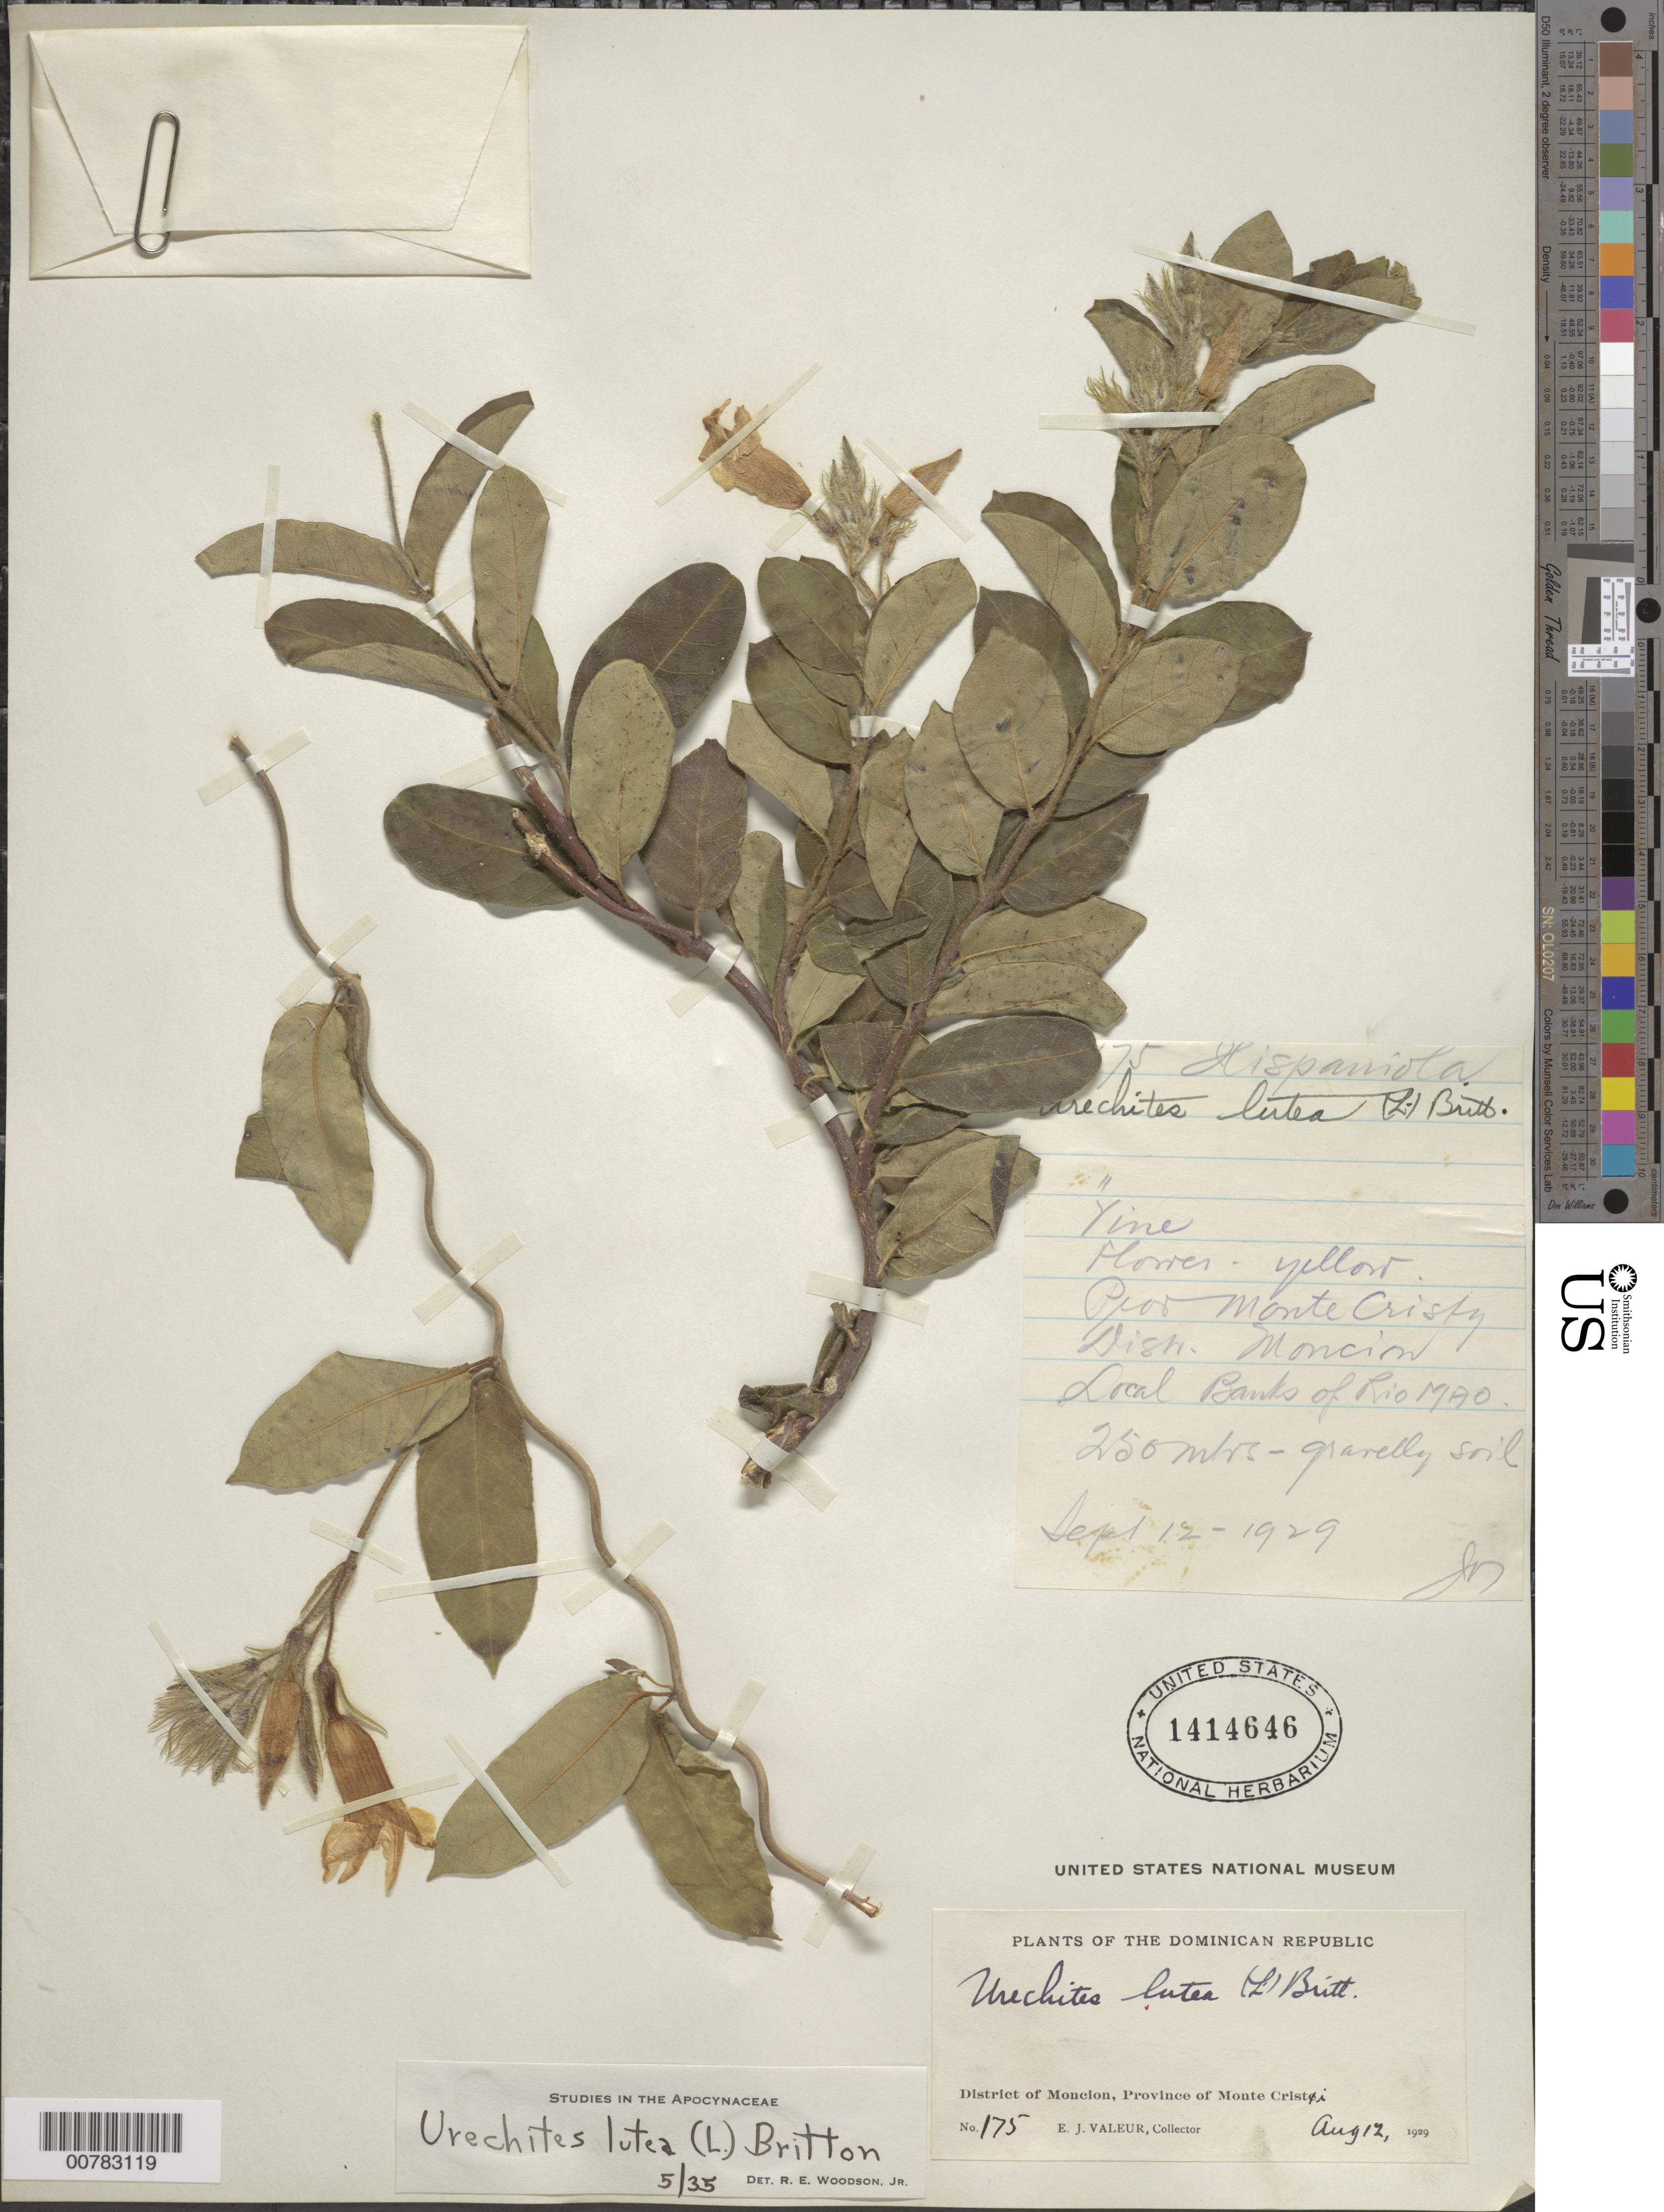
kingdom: Plantae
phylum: Tracheophyta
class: Magnoliopsida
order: Gentianales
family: Apocynaceae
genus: Pentalinon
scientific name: Pentalinon luteum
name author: (L.) B.F. Hansen & Wunderlin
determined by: Woodson, R. E., Jr.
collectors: E. Valeur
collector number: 175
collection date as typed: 12 Aug 1929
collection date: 1929-08-12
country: Dominican Republic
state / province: Monte Cristi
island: Hispaniola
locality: Monción, banks of Mao River.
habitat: Gravelly soil.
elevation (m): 250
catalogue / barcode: US 1414646